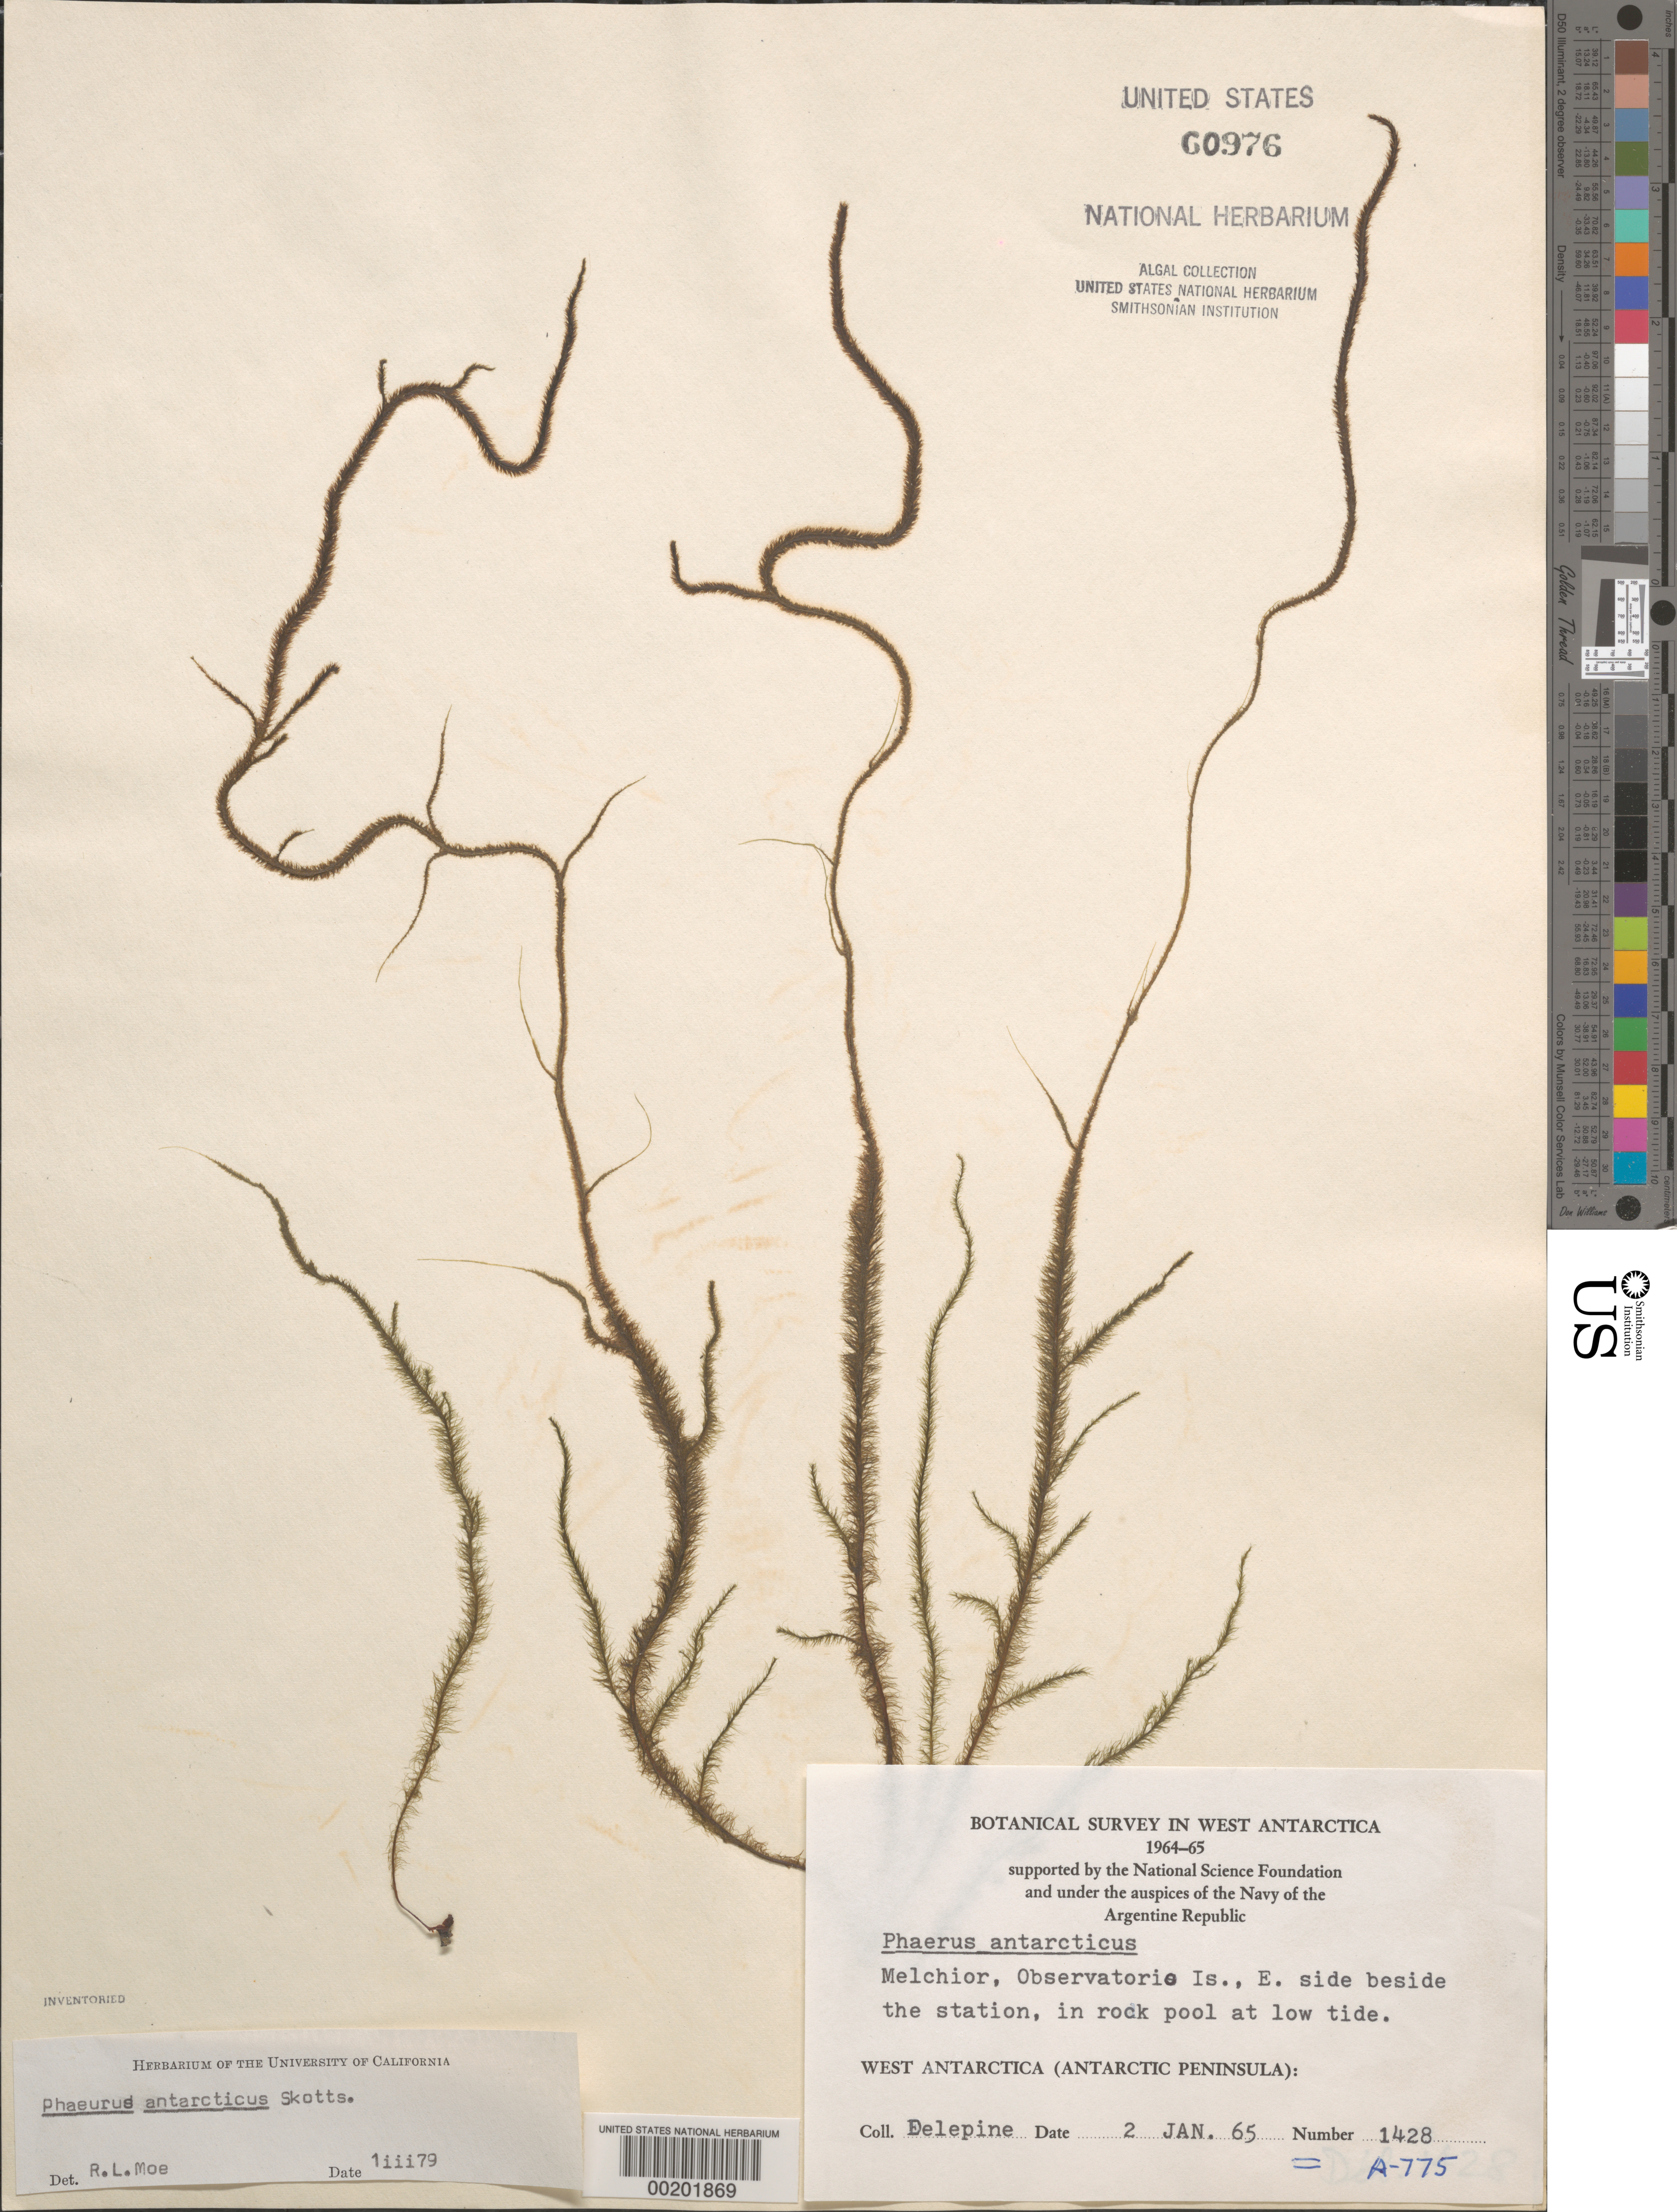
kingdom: Chromista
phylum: Ochrophyta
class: Phaeophyceae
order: Desmarestiales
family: Desmarestiaceae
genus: Phaeurus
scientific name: Phaeurus antarcticus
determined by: Moe, R. L.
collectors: R. Delépine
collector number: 1428 & A-775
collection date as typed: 02 Jan 1965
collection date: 1965-01-02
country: Antarctica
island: Gamma Island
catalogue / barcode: US 60976